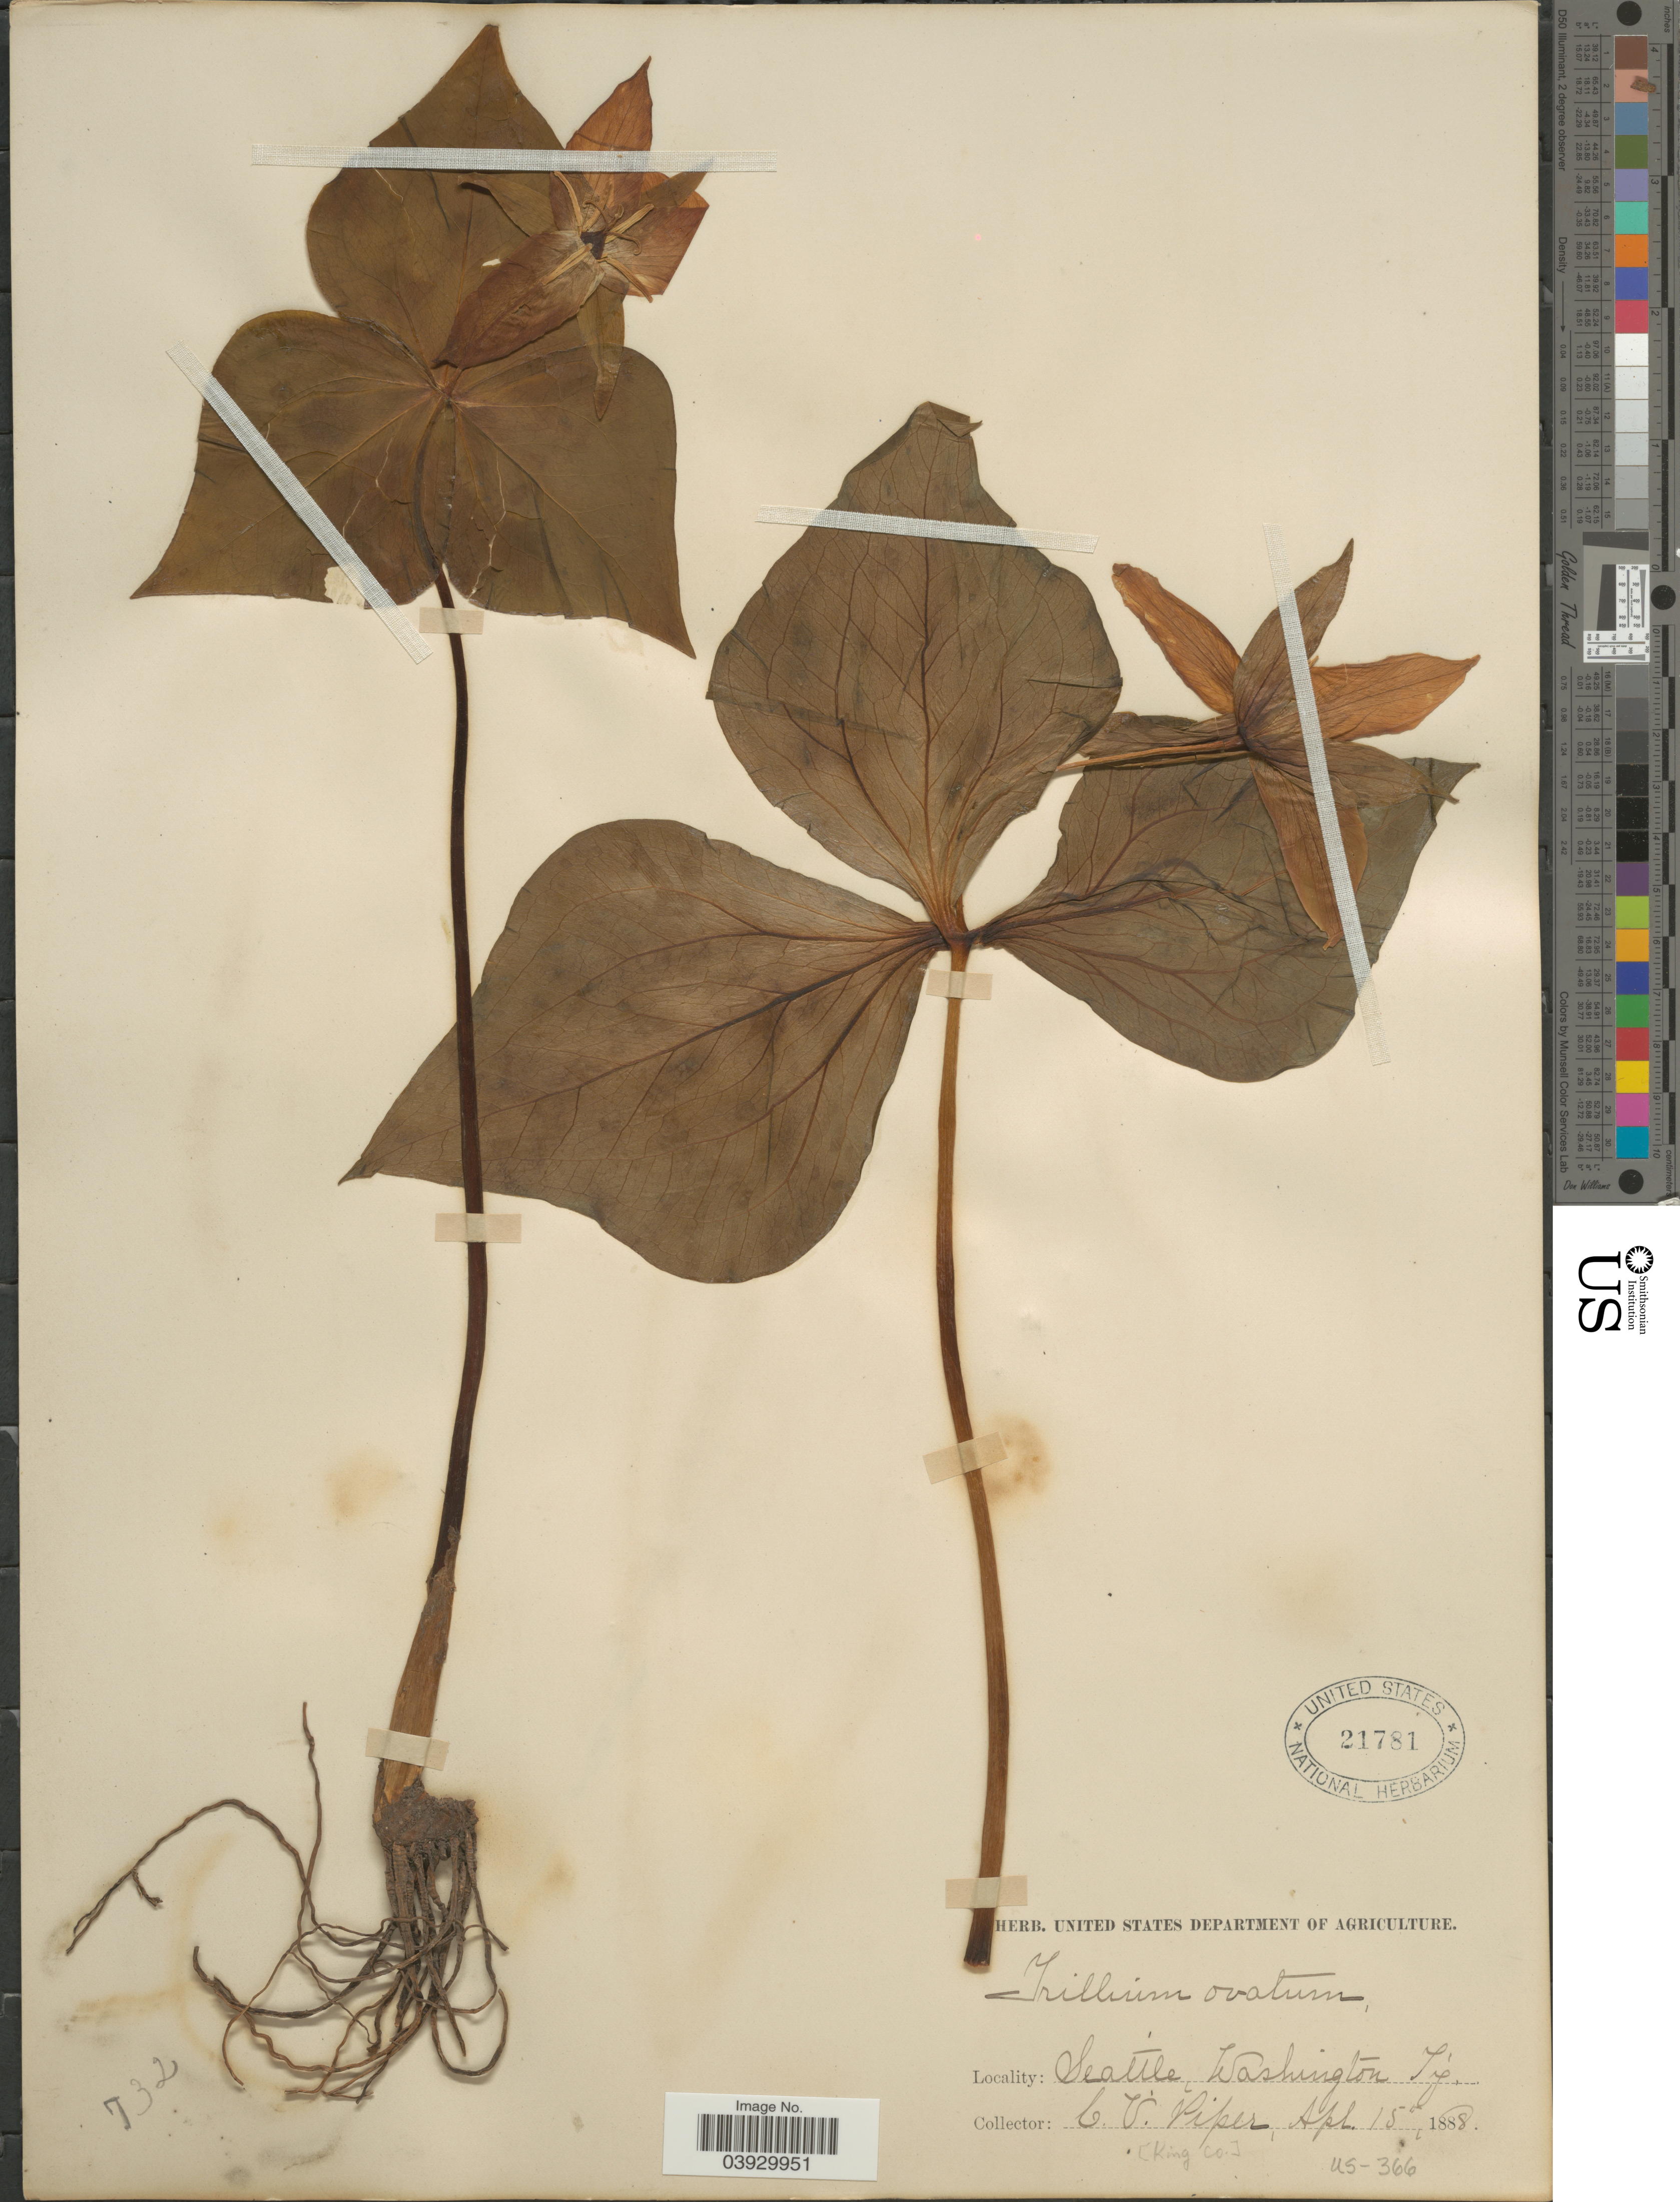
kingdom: Plantae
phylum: Tracheophyta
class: Liliopsida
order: Liliales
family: Melanthiaceae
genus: Trillium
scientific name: Trillium ovatum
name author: Pursh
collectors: C. V. Piper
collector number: US-366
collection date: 1888-04-15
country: United States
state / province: Washington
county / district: King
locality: Seattle. King Co.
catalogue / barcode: US 21781